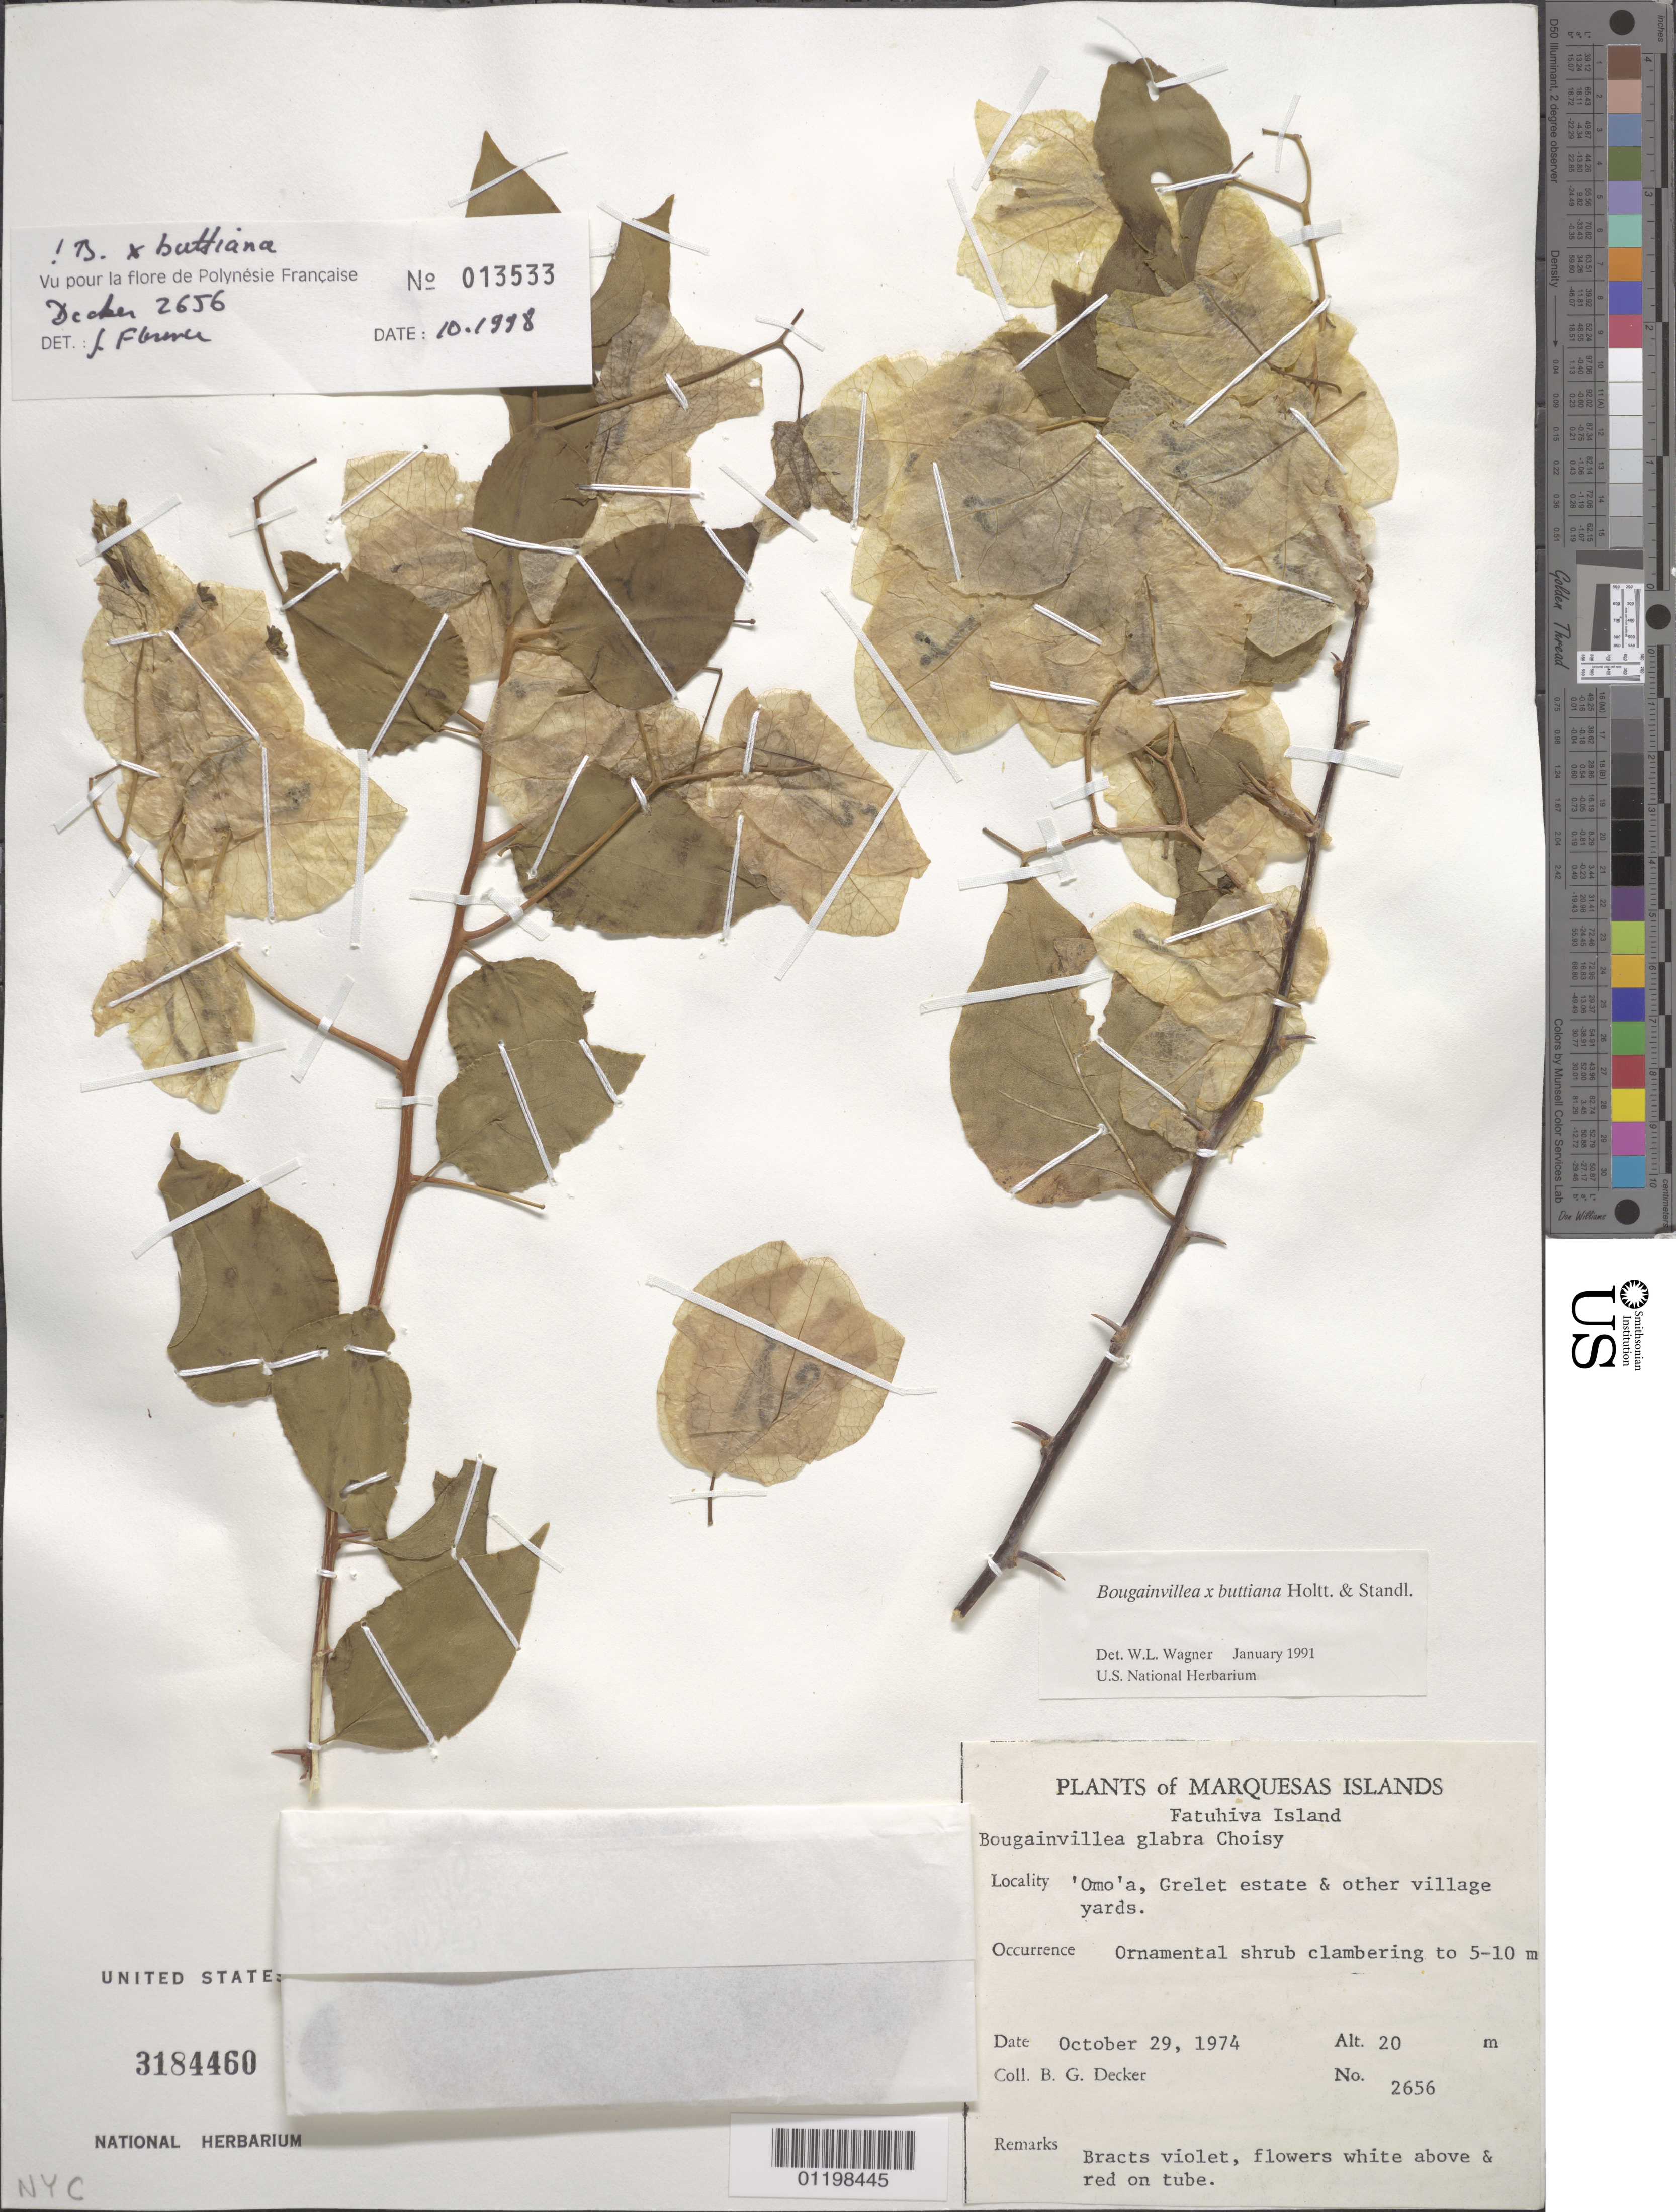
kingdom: Plantae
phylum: Tracheophyta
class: Magnoliopsida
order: Caryophyllales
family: Nyctaginaceae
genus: Bougainvillea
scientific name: Bougainvillea x buttiana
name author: Holttum & Standl.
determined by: Wagner, W. L., (BOT), Smithsonian Institution - National Museum of Natural History (UNITED STATES)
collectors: B. G. Decker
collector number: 2656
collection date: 1974-10-29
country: French Polynesia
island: Fatu Hiva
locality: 'Omo'a, Grelet Estate and other village yards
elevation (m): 20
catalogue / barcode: US 3184460